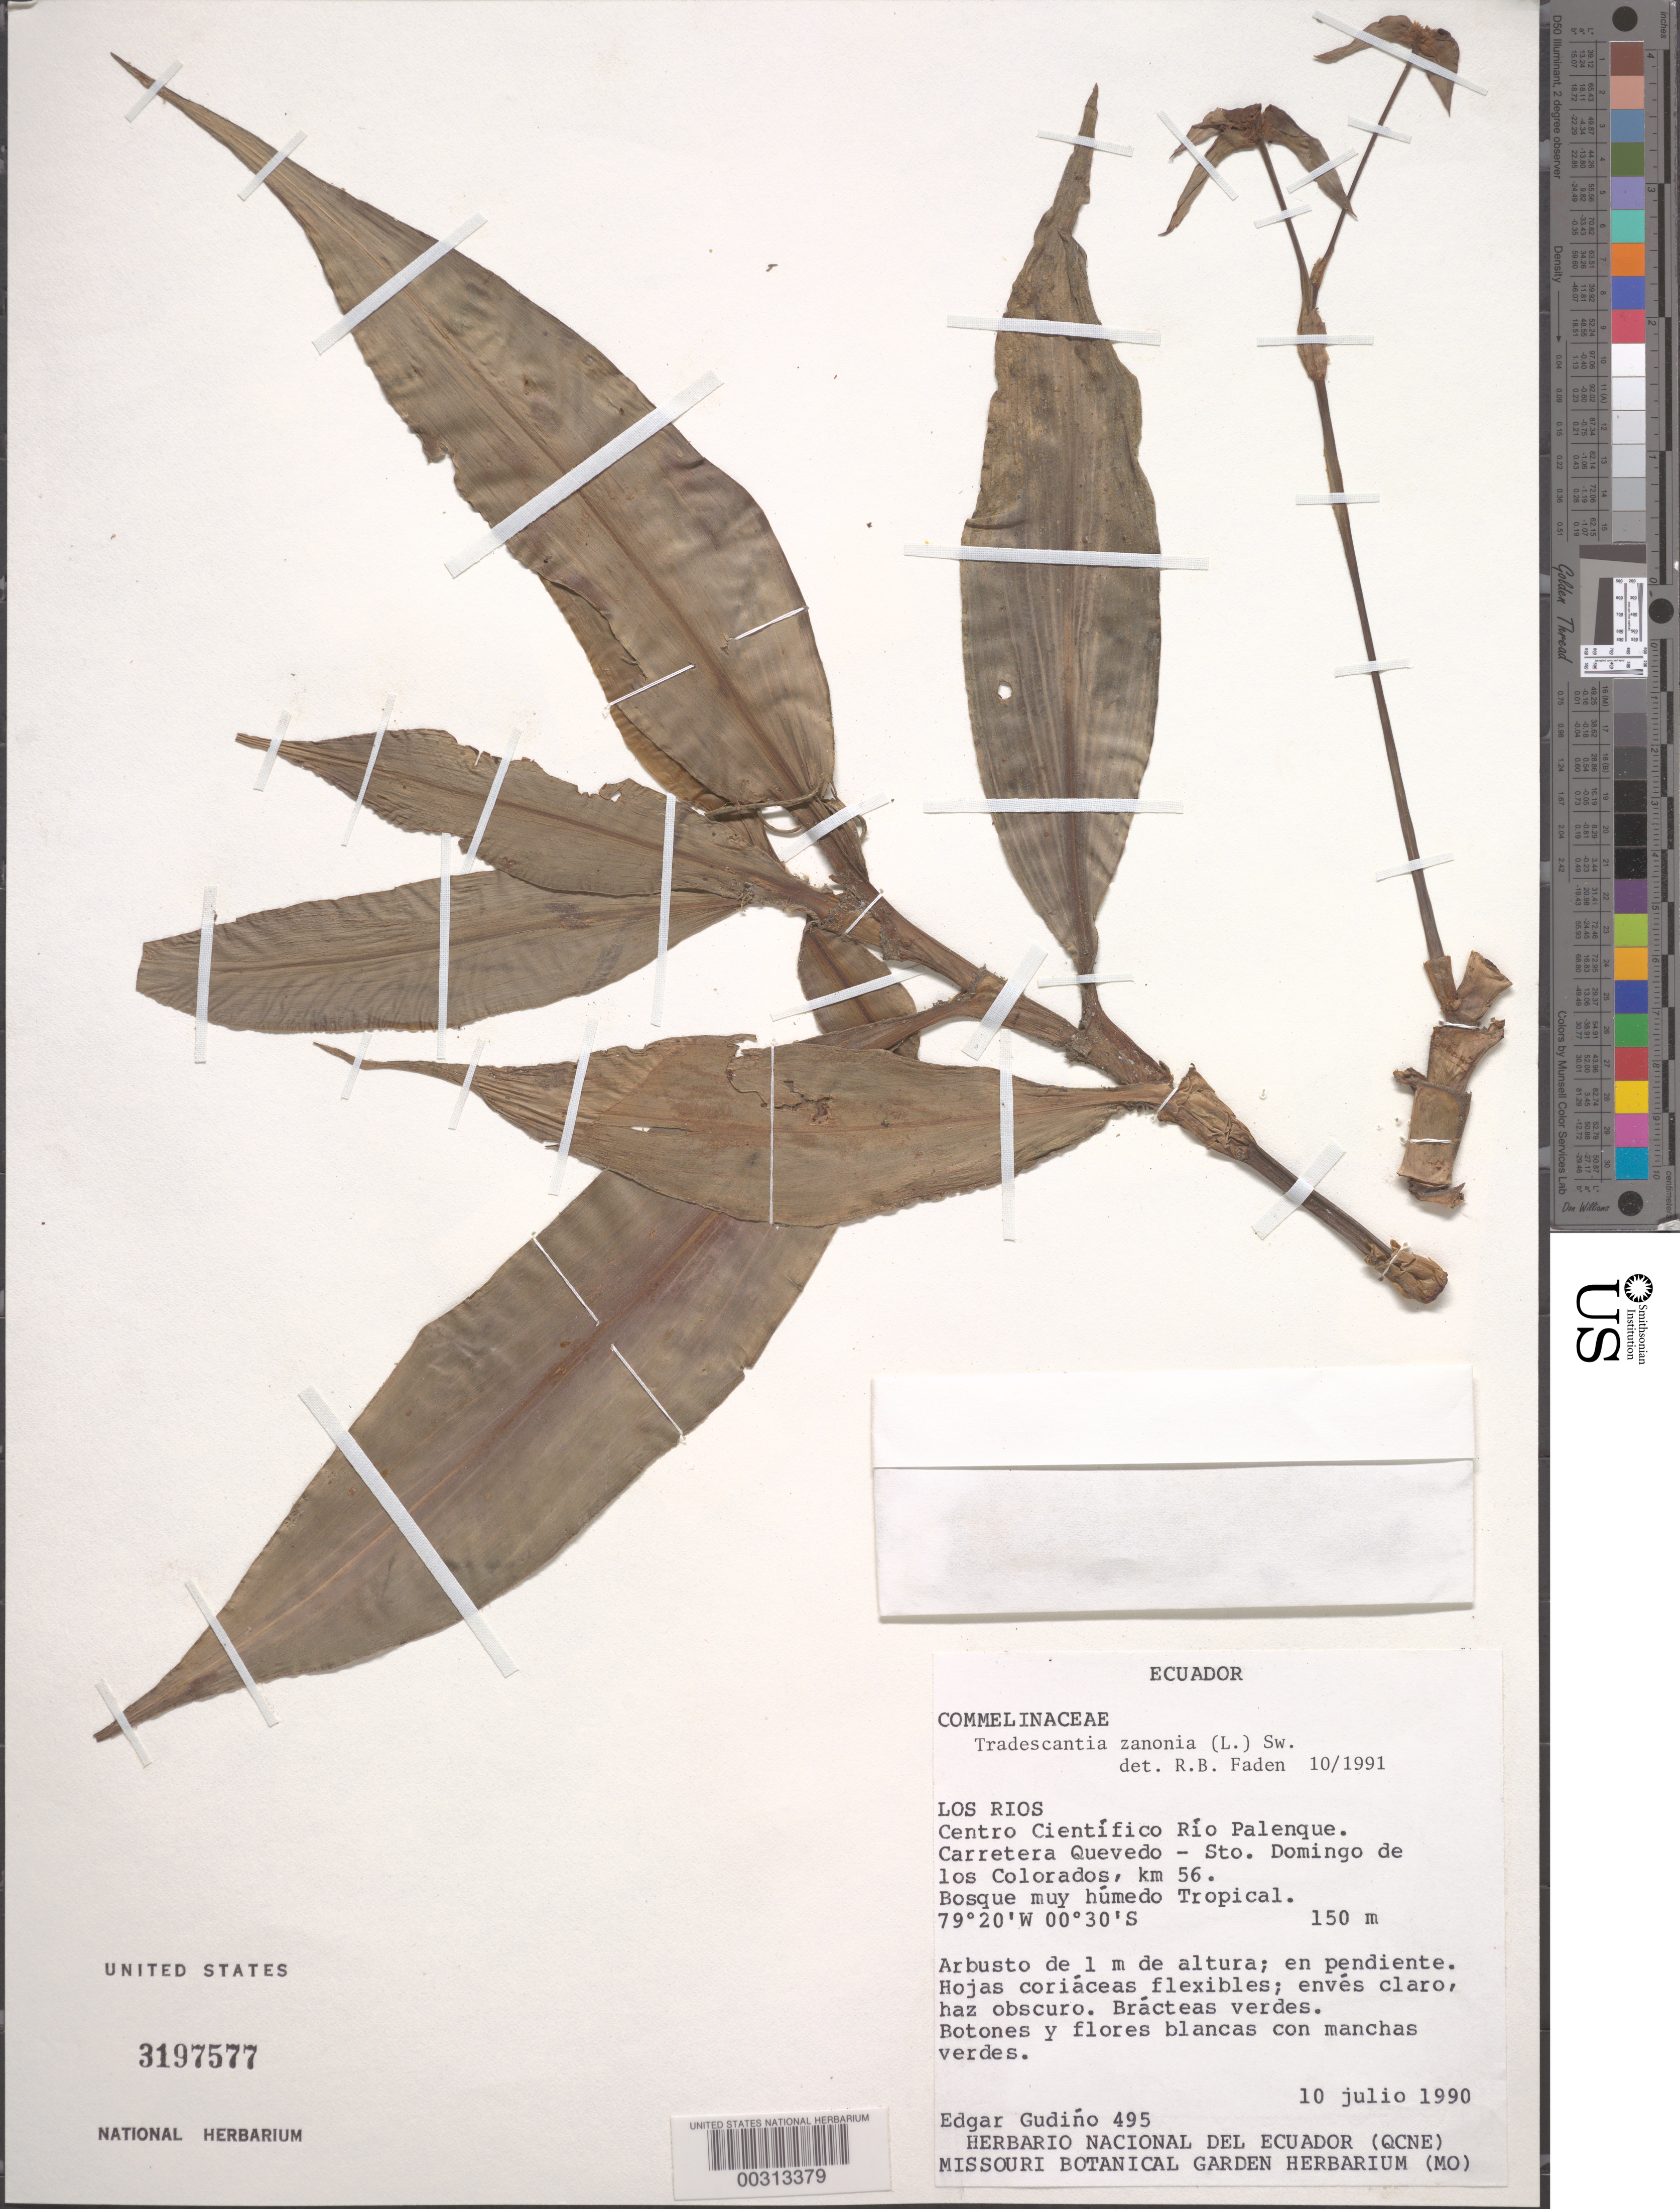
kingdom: Plantae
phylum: Tracheophyta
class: Liliopsida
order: Commelinales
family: Commelinaceae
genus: Tradescantia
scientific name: Tradescantia zanonia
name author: (L.) Sw.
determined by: Faden, Robert B., (US), Smithsonian Institution - National Museum of Natural History (UNITED STATES)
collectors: E. Gudiño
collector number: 495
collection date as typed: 10 Jul 1990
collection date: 1990-07-10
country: Ecuador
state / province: Los Ríos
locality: Centro Scientifico Rio Palenque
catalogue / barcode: US 3197577